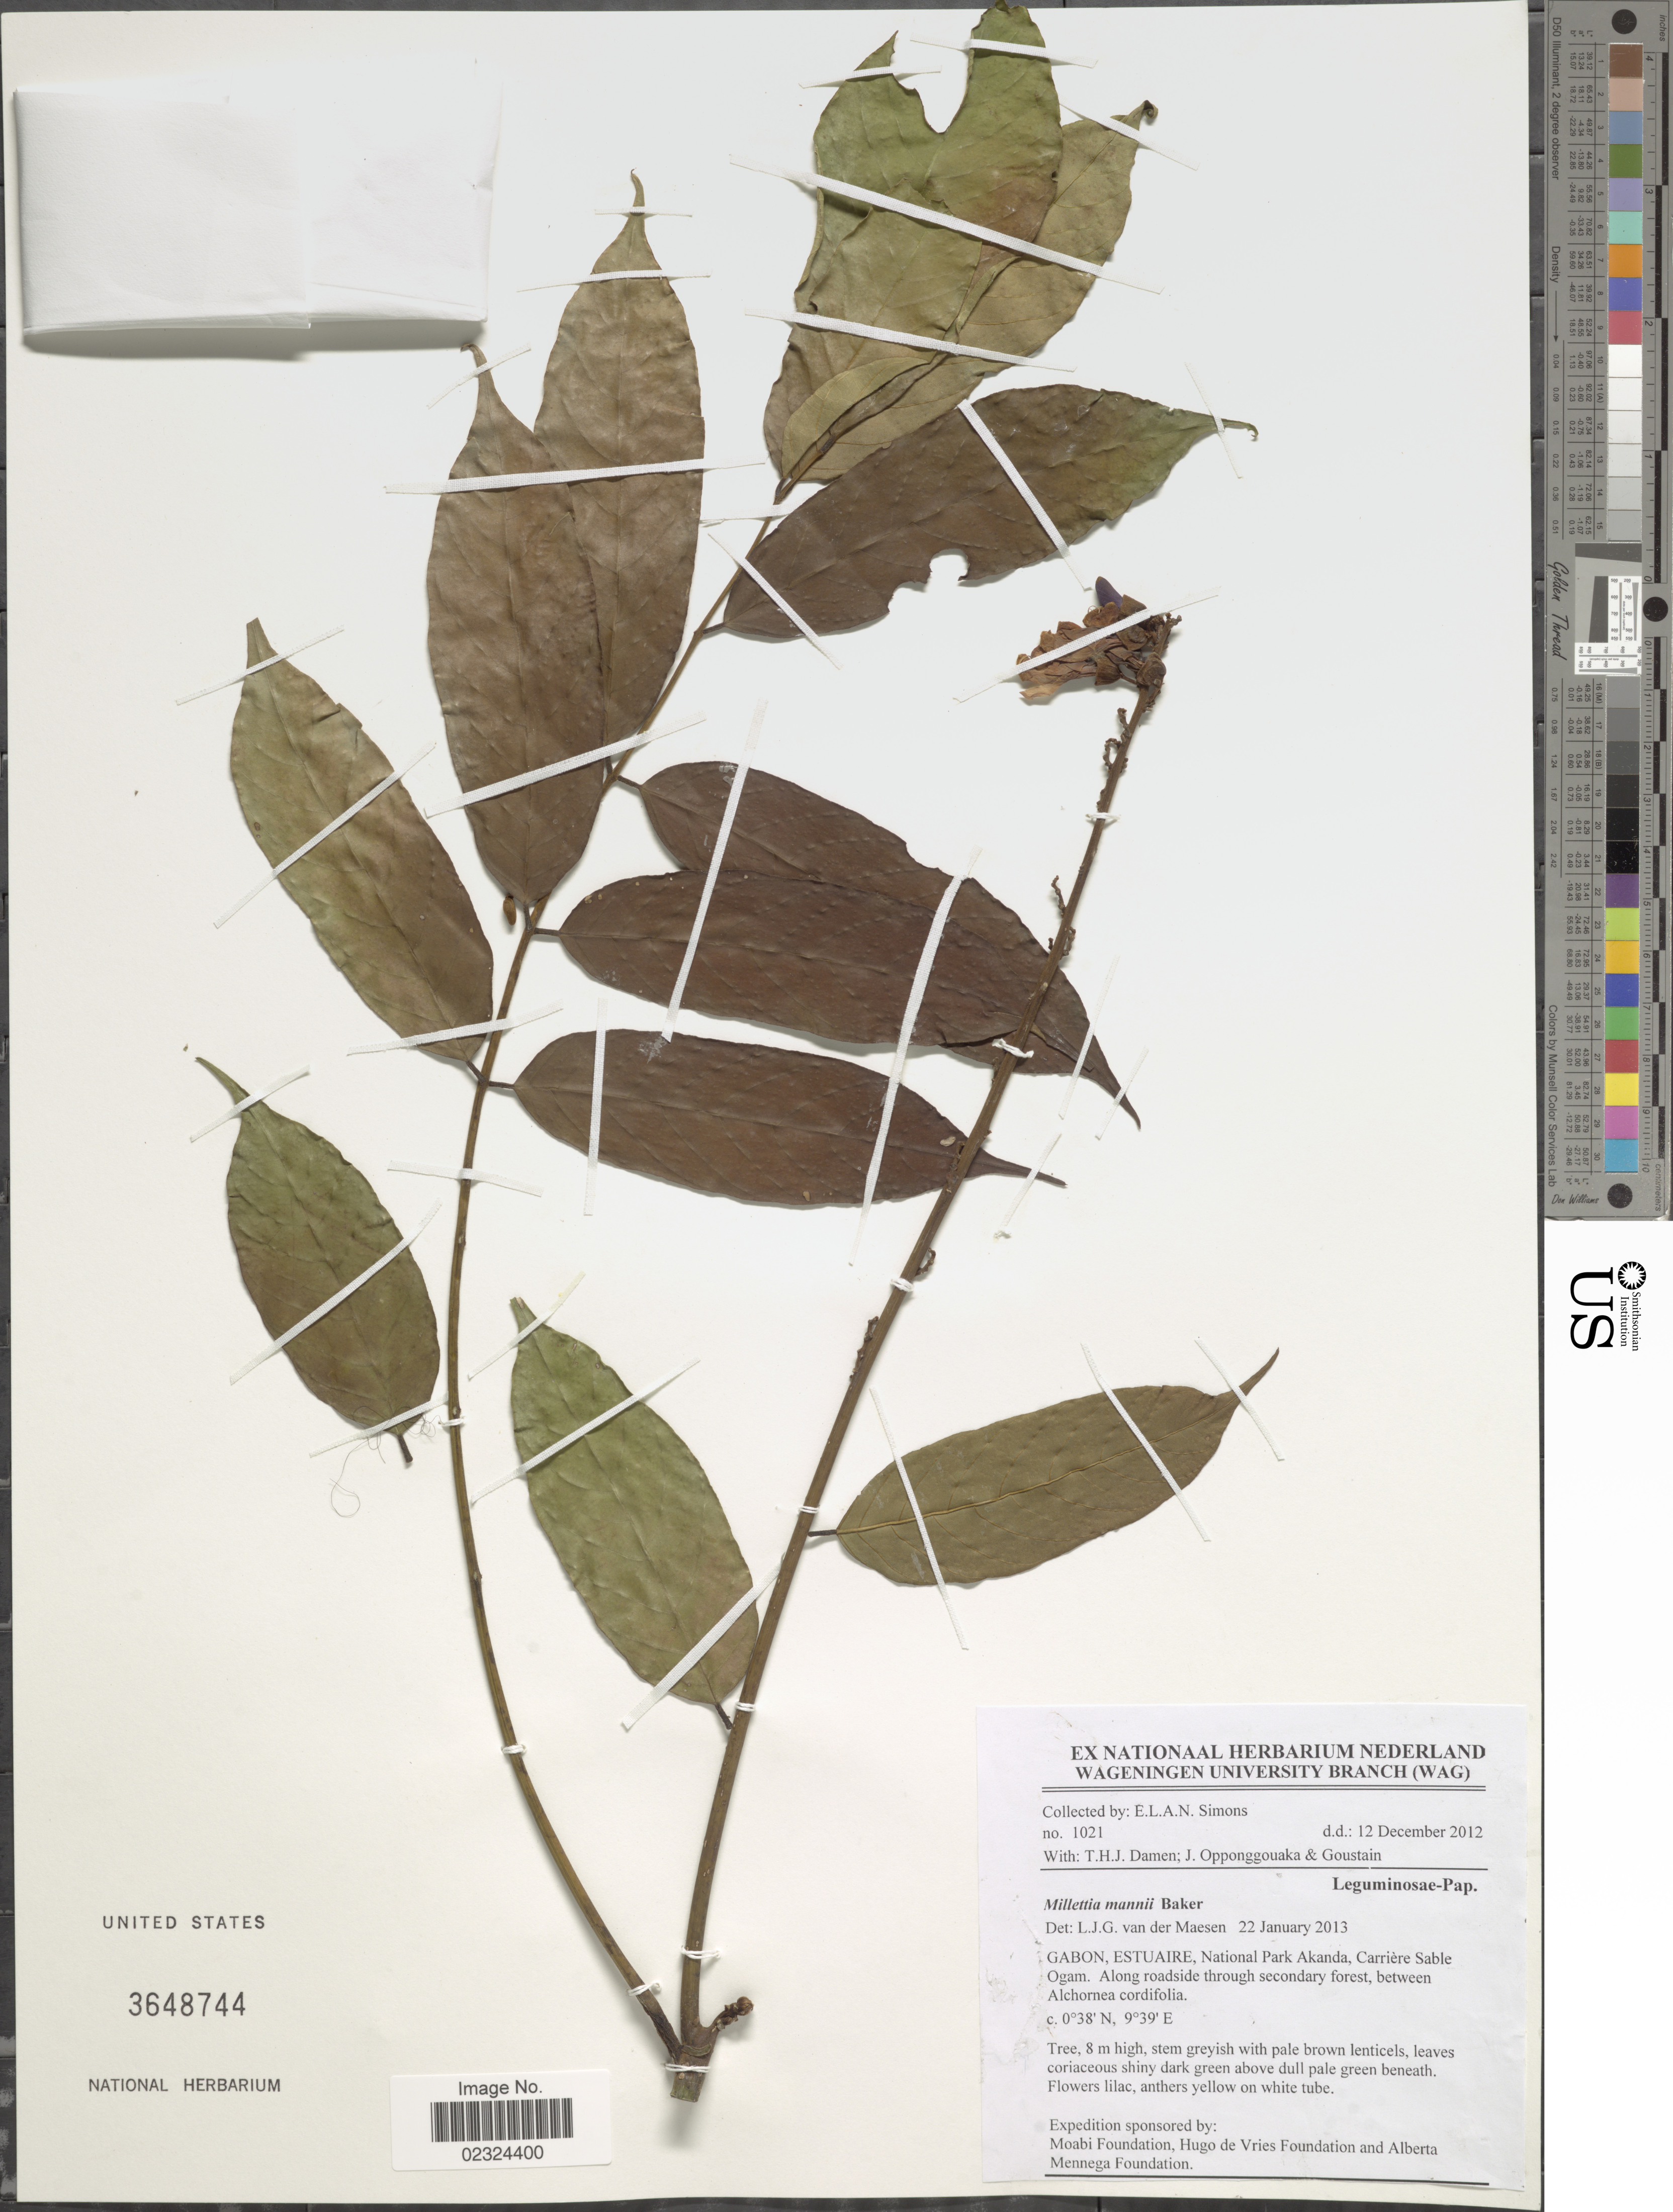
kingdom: Plantae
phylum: Tracheophyta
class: Magnoliopsida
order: Fabales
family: Fabaceae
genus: Millettia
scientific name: Millettia mannii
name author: Baker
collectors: E. Simons, T. Damen, J. Opponggouaka & Goustain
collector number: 1021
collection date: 2012-12-12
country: Gabon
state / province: Estuaire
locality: National park Akanda, Carriere Sable Ogam.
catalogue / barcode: US 3648744